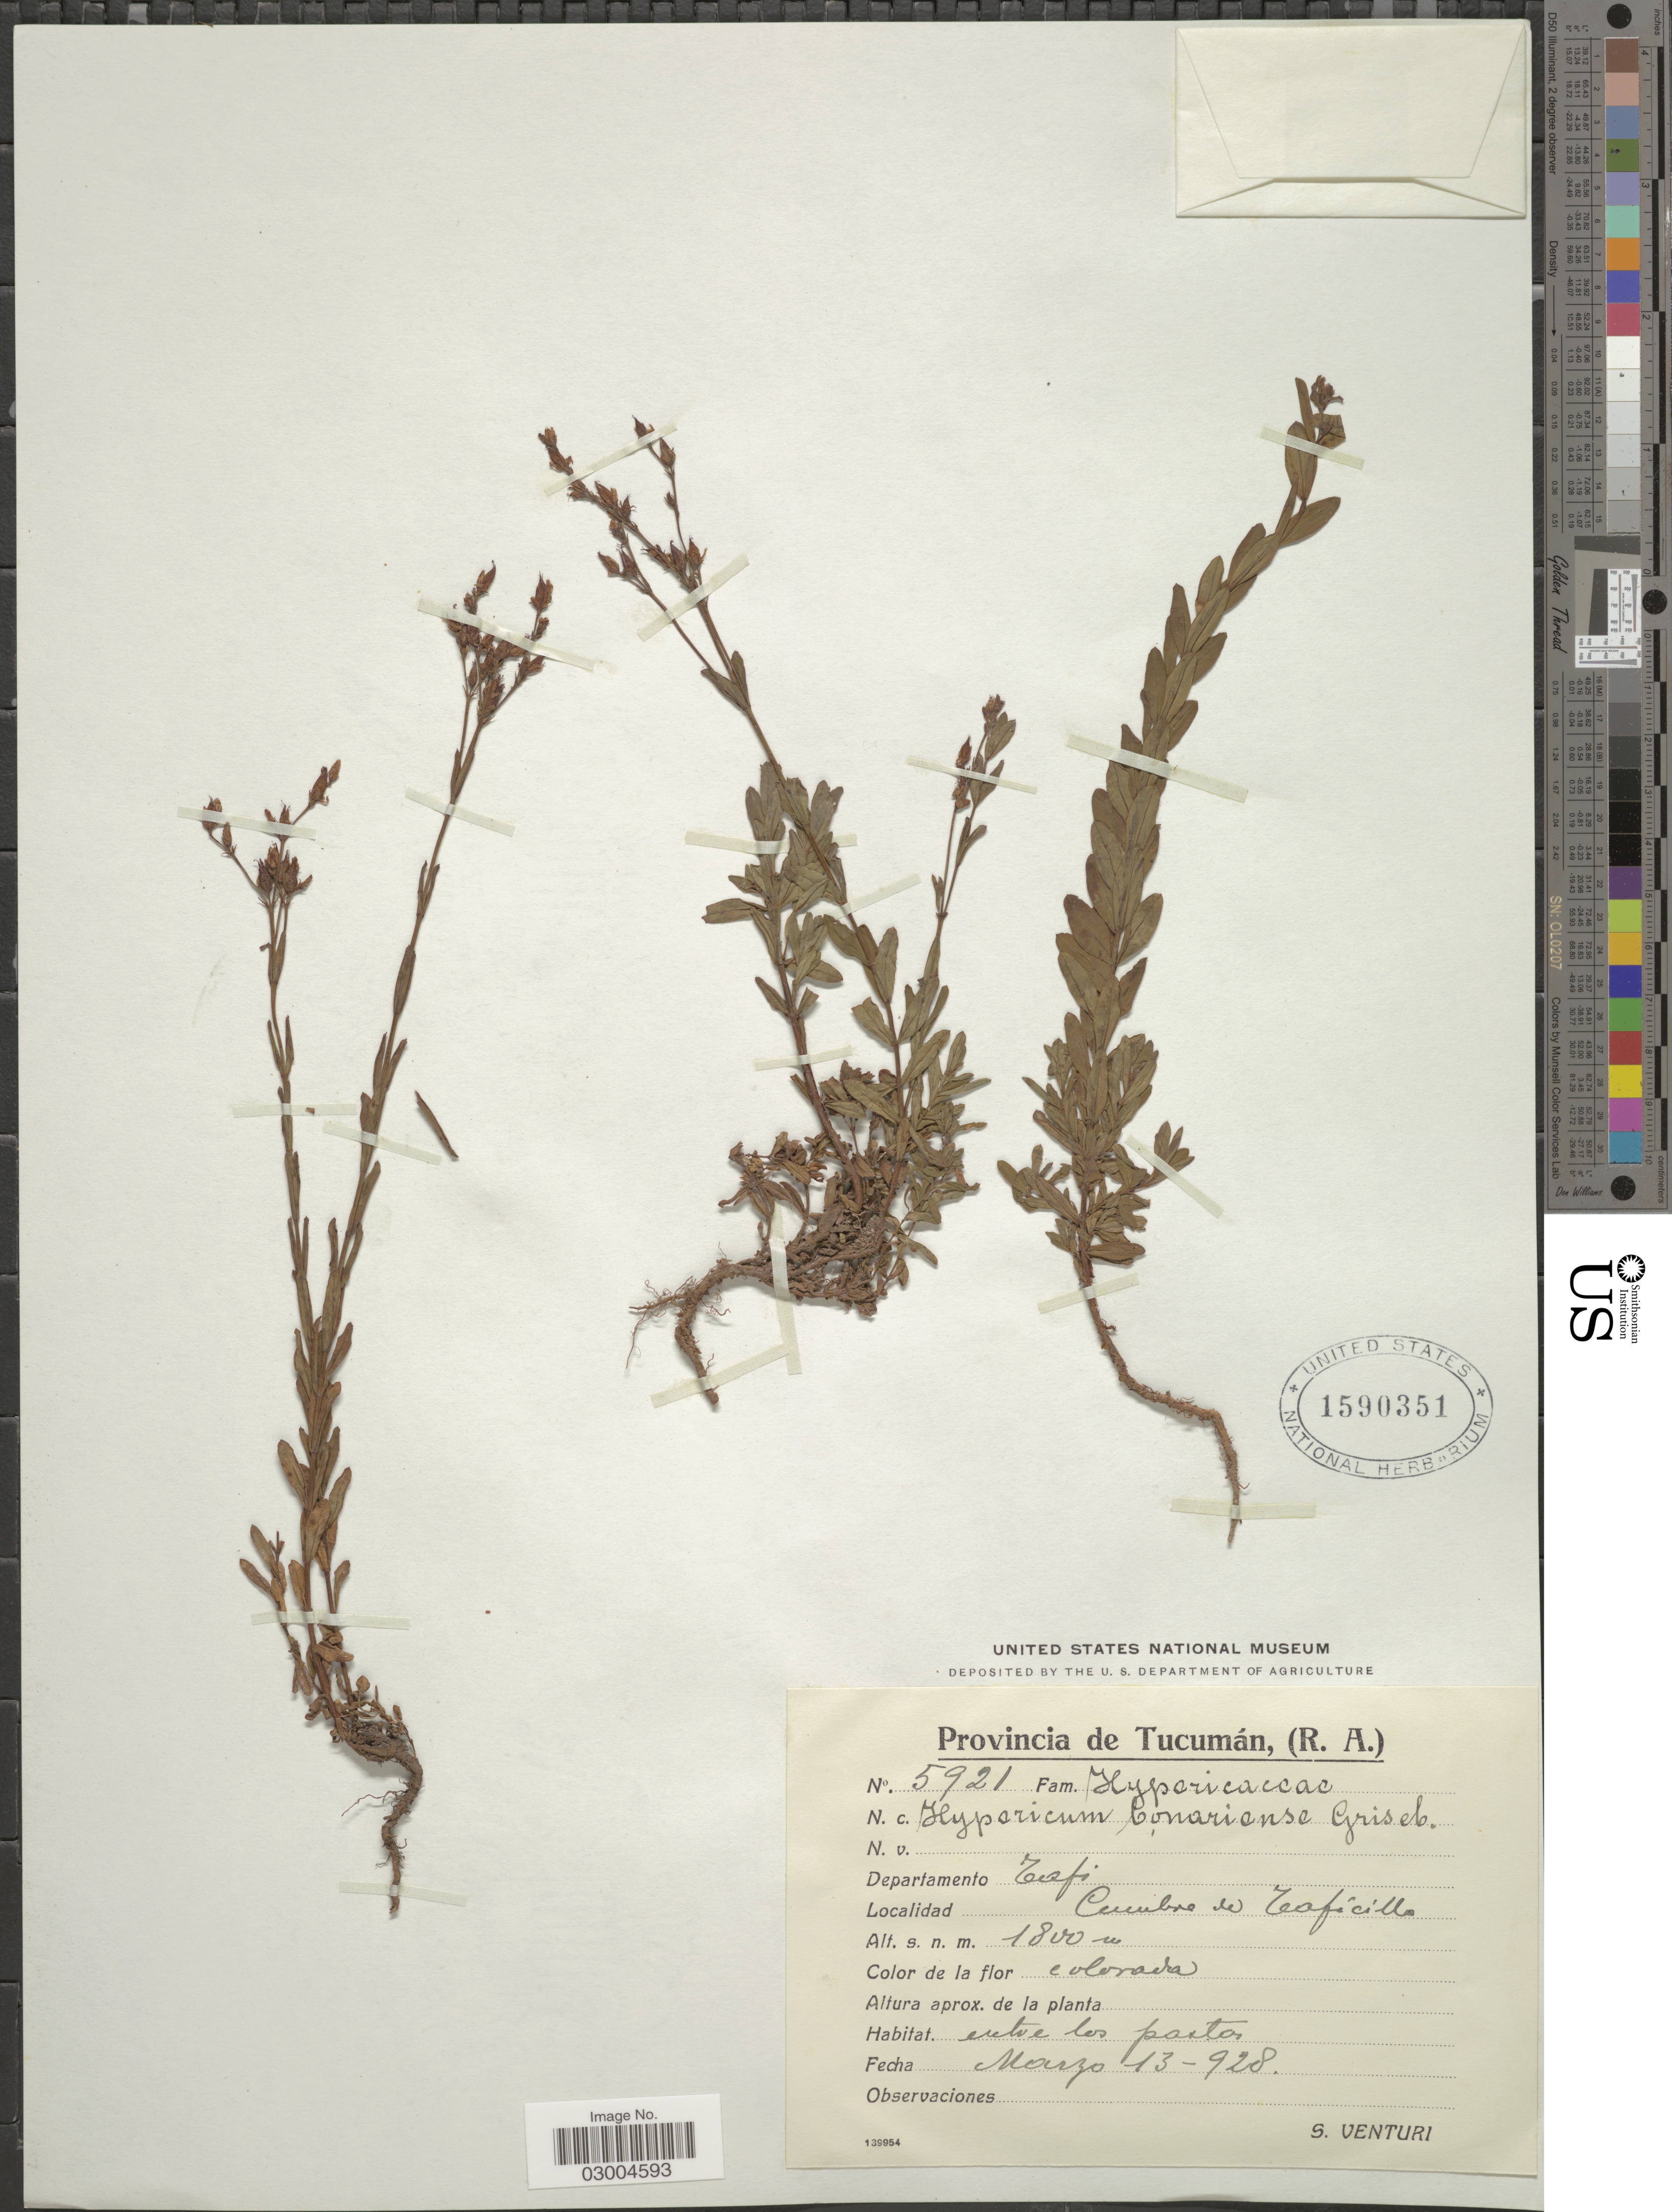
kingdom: Plantae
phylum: Tracheophyta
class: Magnoliopsida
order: Malpighiales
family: Hypericaceae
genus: Hypericum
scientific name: Hypericum silenoides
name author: Juss.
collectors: S. Venturi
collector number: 5921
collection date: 1928-03-13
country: Argentina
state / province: Tucuman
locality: Departamento Tafi. Cumbre de Taficillo.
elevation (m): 1800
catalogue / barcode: US 1590351